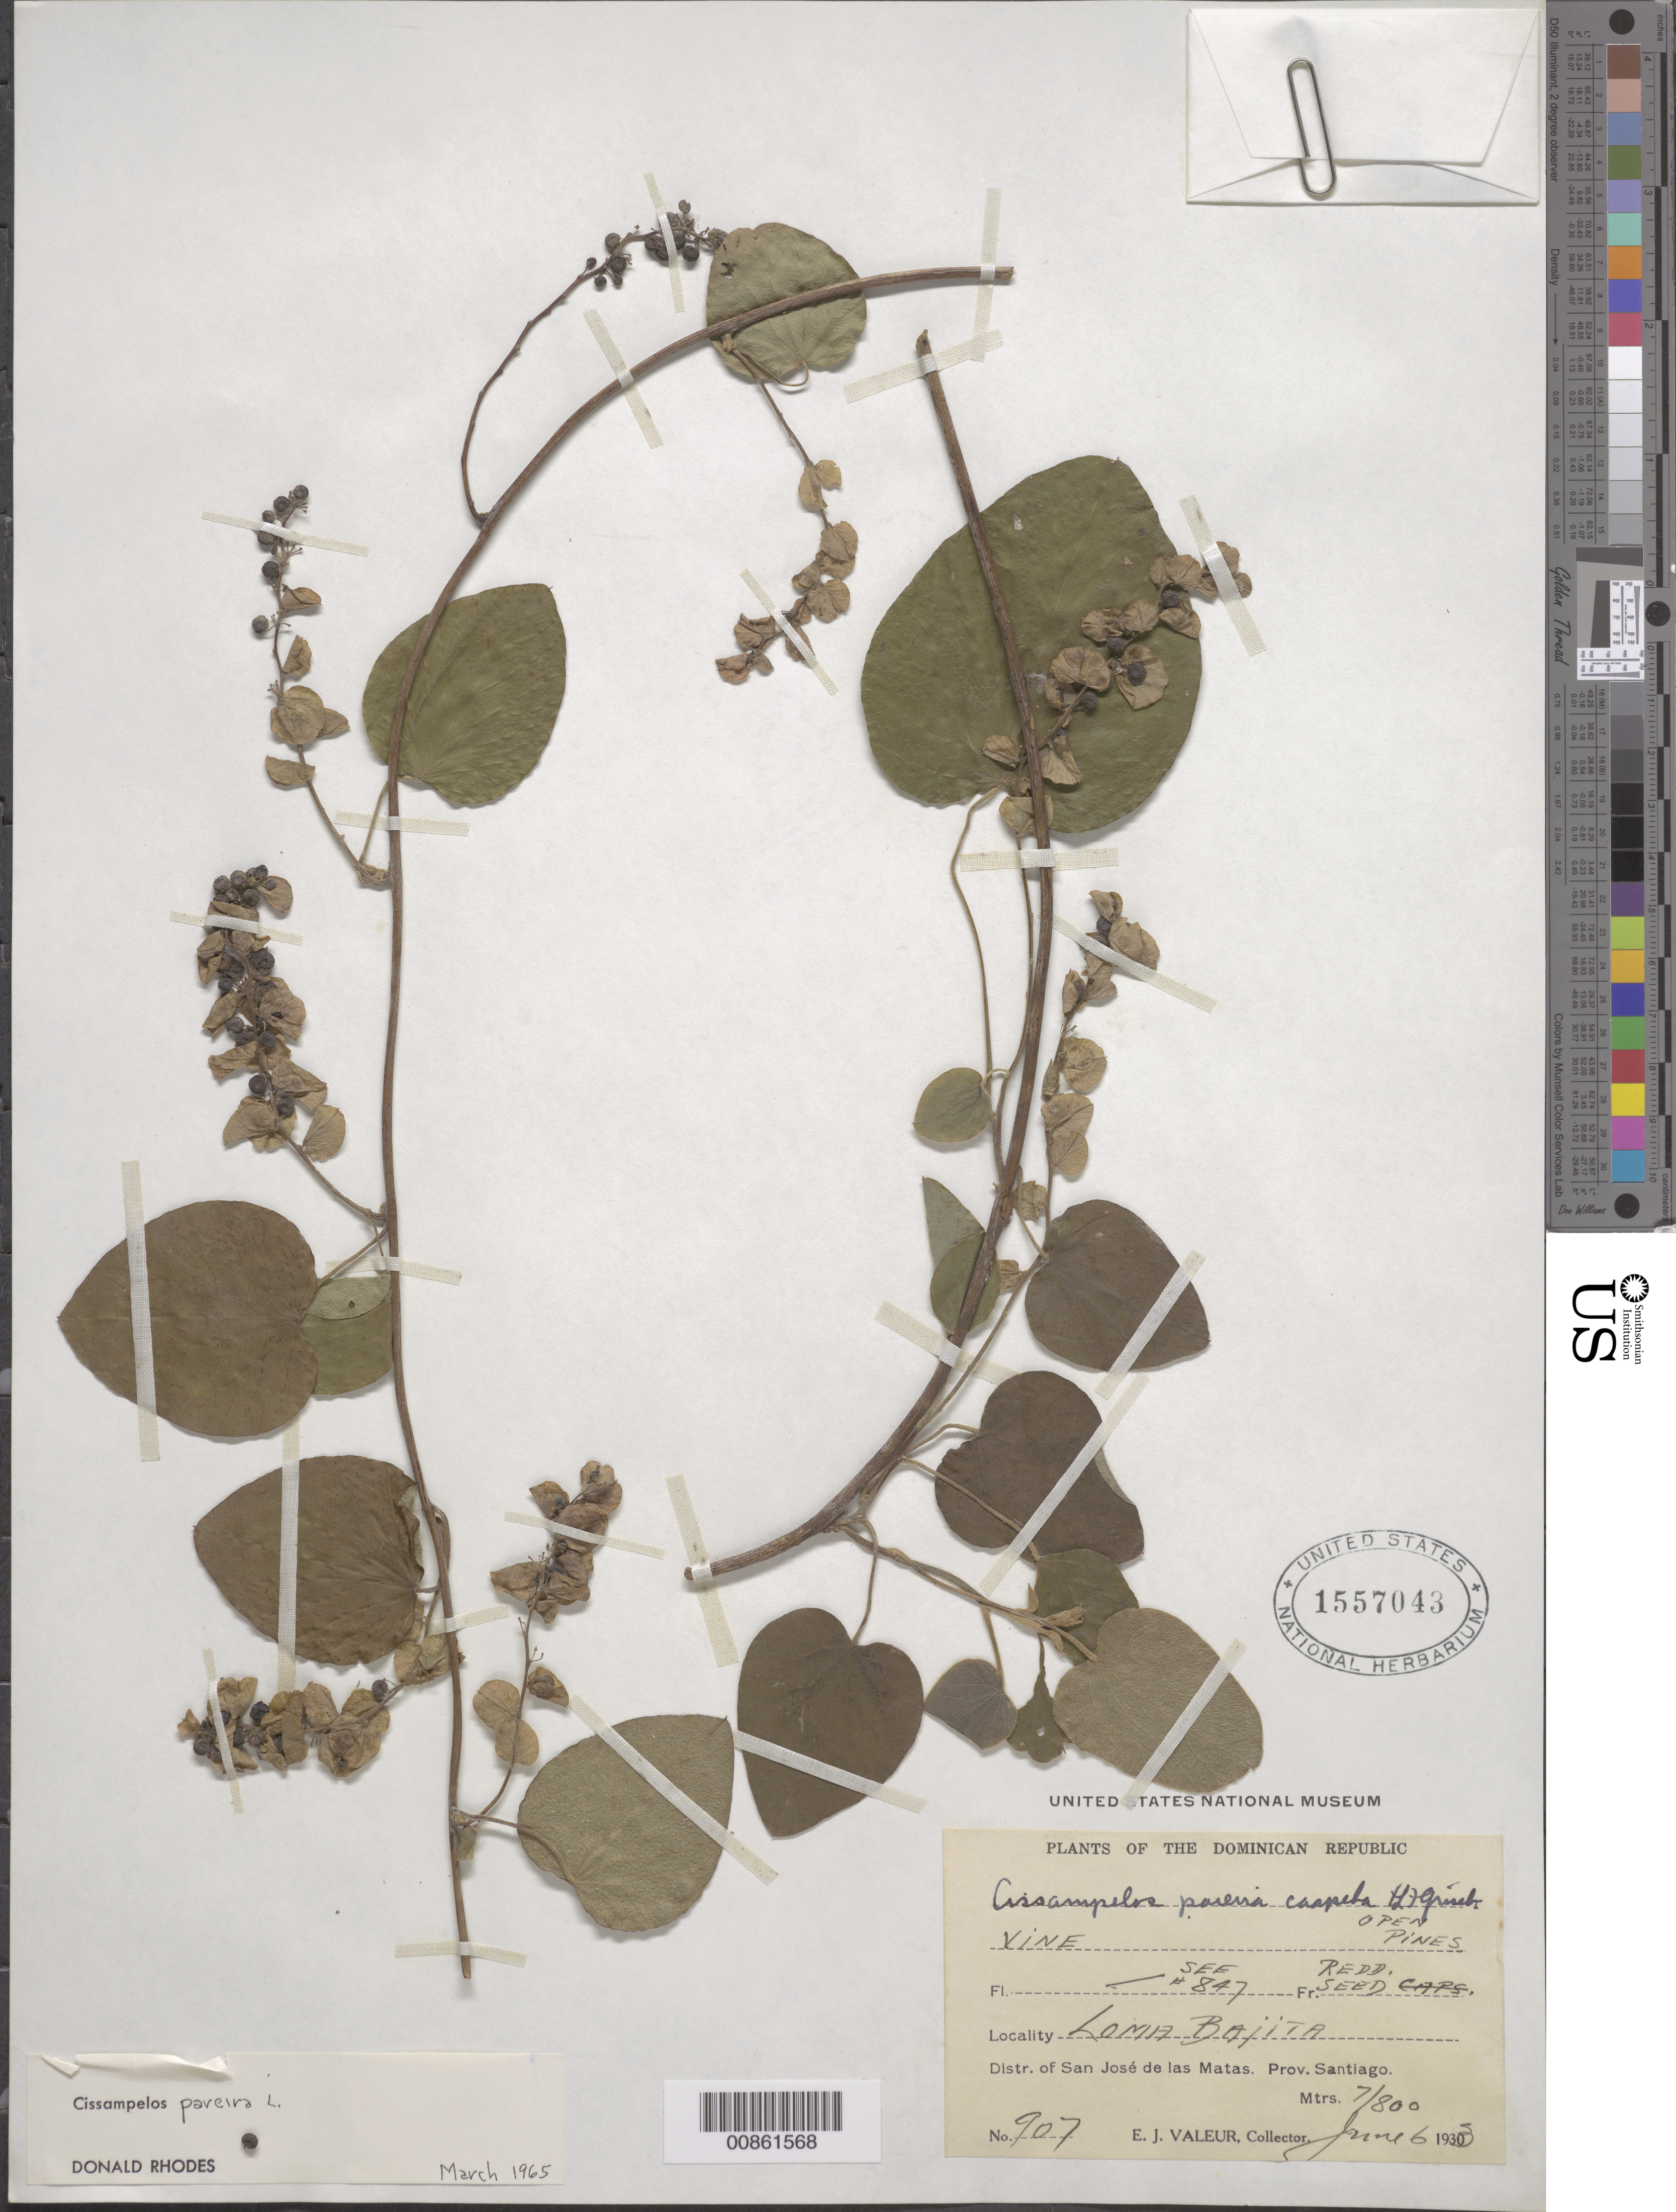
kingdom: Plantae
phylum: Tracheophyta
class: Magnoliopsida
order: Ranunculales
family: Menispermaceae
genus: Cissampelos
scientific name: Cissampelos pareira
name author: L.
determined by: Rhodes, D.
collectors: E. Valeur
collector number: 907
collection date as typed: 06 Jun 1933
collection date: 1933-06-06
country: Dominican Republic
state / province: Santiago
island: Hispaniola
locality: Loma Bajita. Distr. of San José de las Matas.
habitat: Open pines.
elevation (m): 700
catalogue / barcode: US 1557043